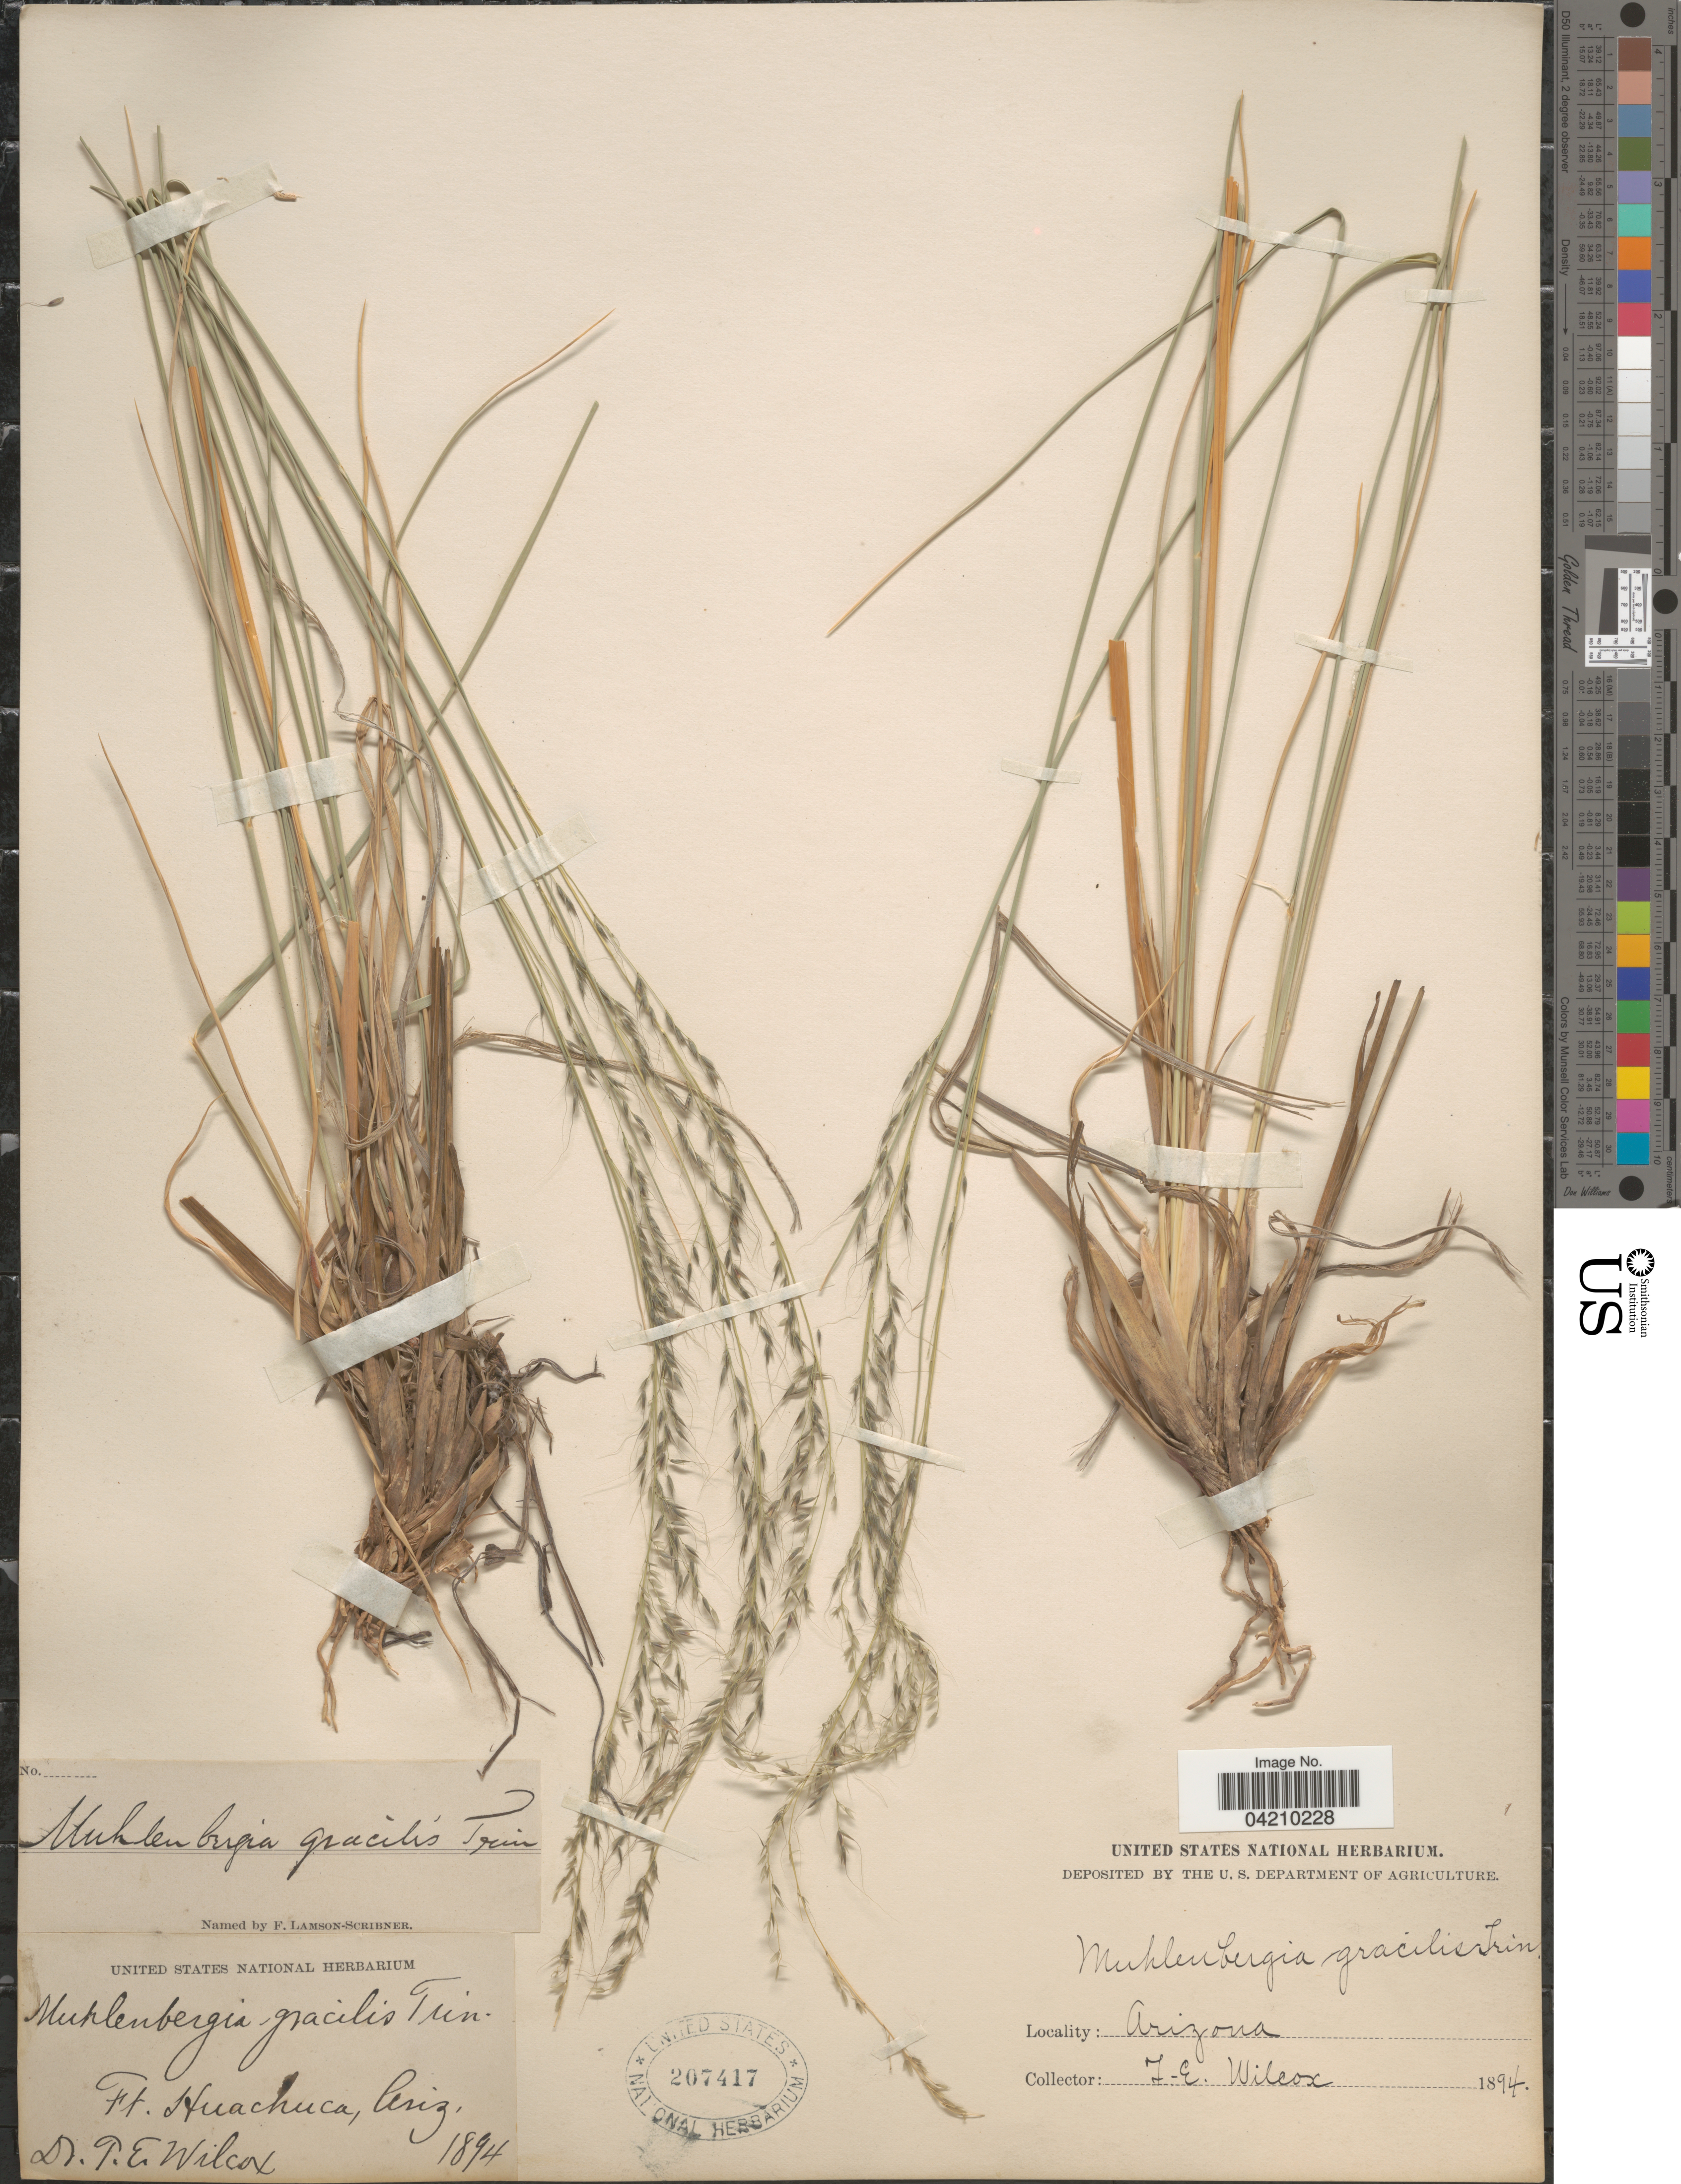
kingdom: Plantae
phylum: Tracheophyta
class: Liliopsida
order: Poales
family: Poaceae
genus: Muhlenbergia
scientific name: Muhlenbergia montana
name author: (Nutt.) Hitchc.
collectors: T. E. Wilcox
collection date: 1894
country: United States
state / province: Arizona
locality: Ft. Huachuca.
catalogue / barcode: US 207417